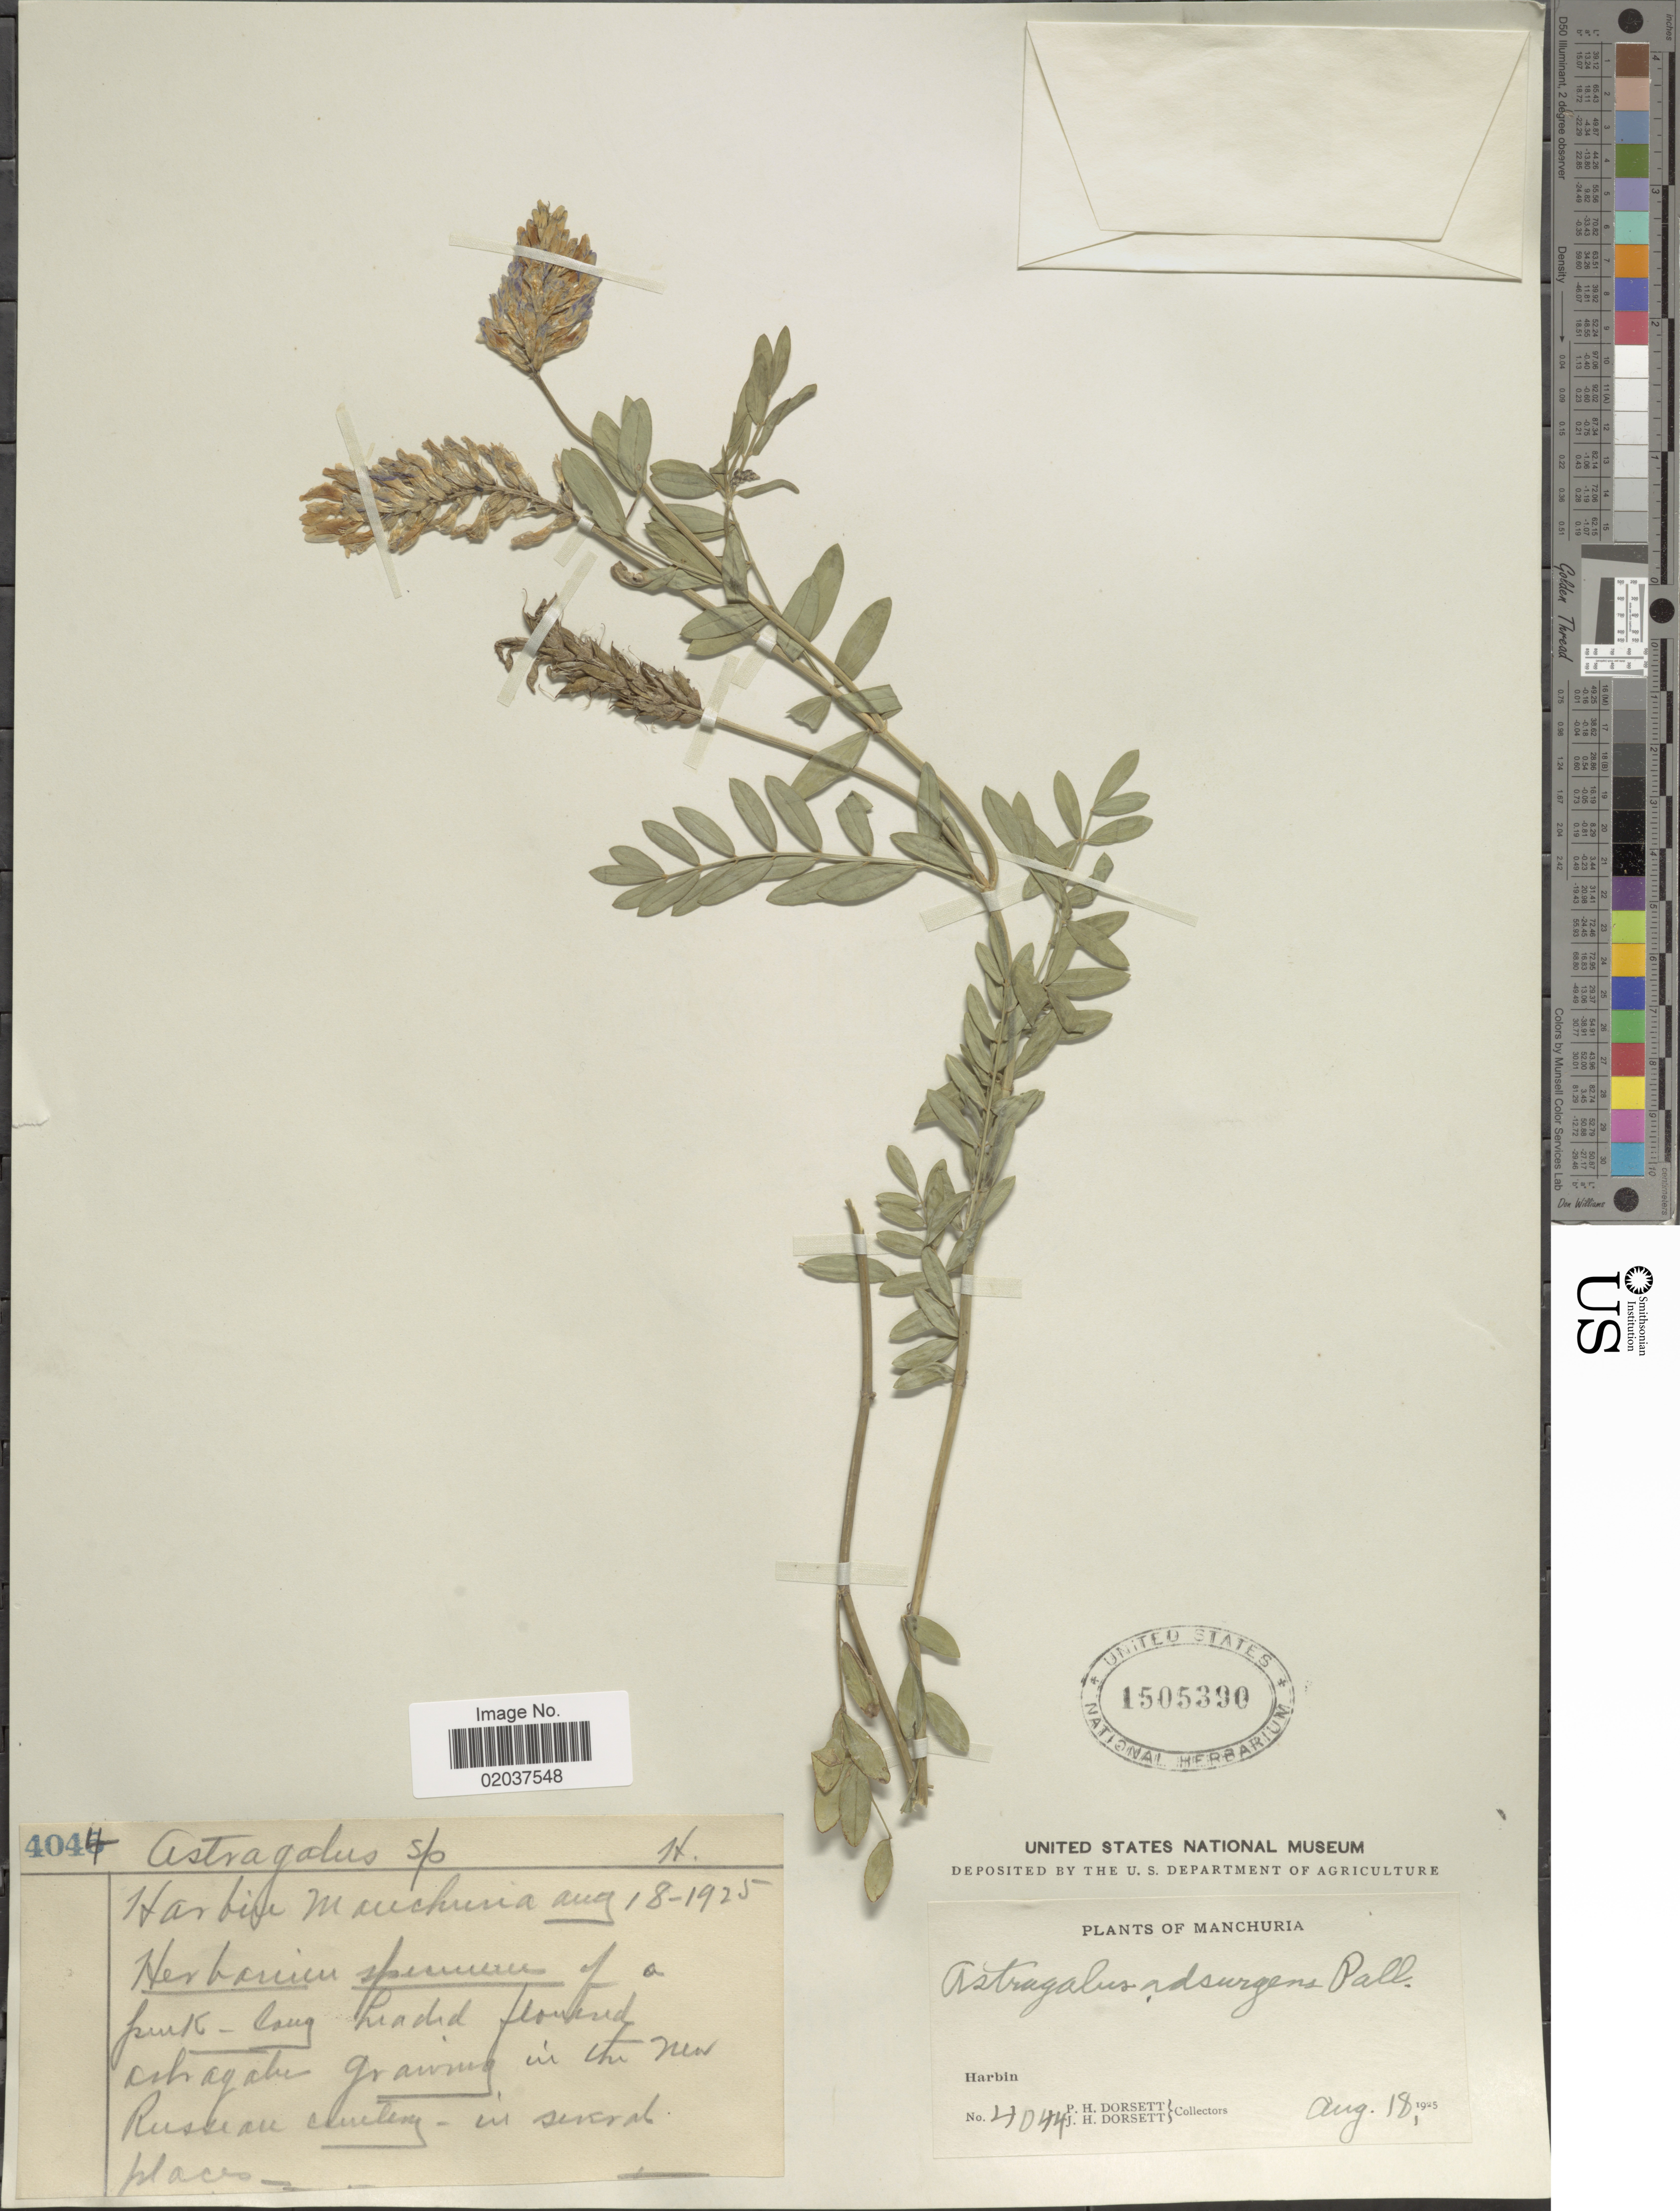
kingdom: Plantae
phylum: Tracheophyta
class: Magnoliopsida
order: Fabales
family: Fabaceae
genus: Astragalus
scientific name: Astragalus adsurgens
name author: Pall.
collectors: P. H. Dorsett & J. Dorsett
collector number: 4044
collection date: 1925-08-18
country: China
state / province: Heilongjiang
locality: Manchuria, Harbin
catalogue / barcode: US 1505390